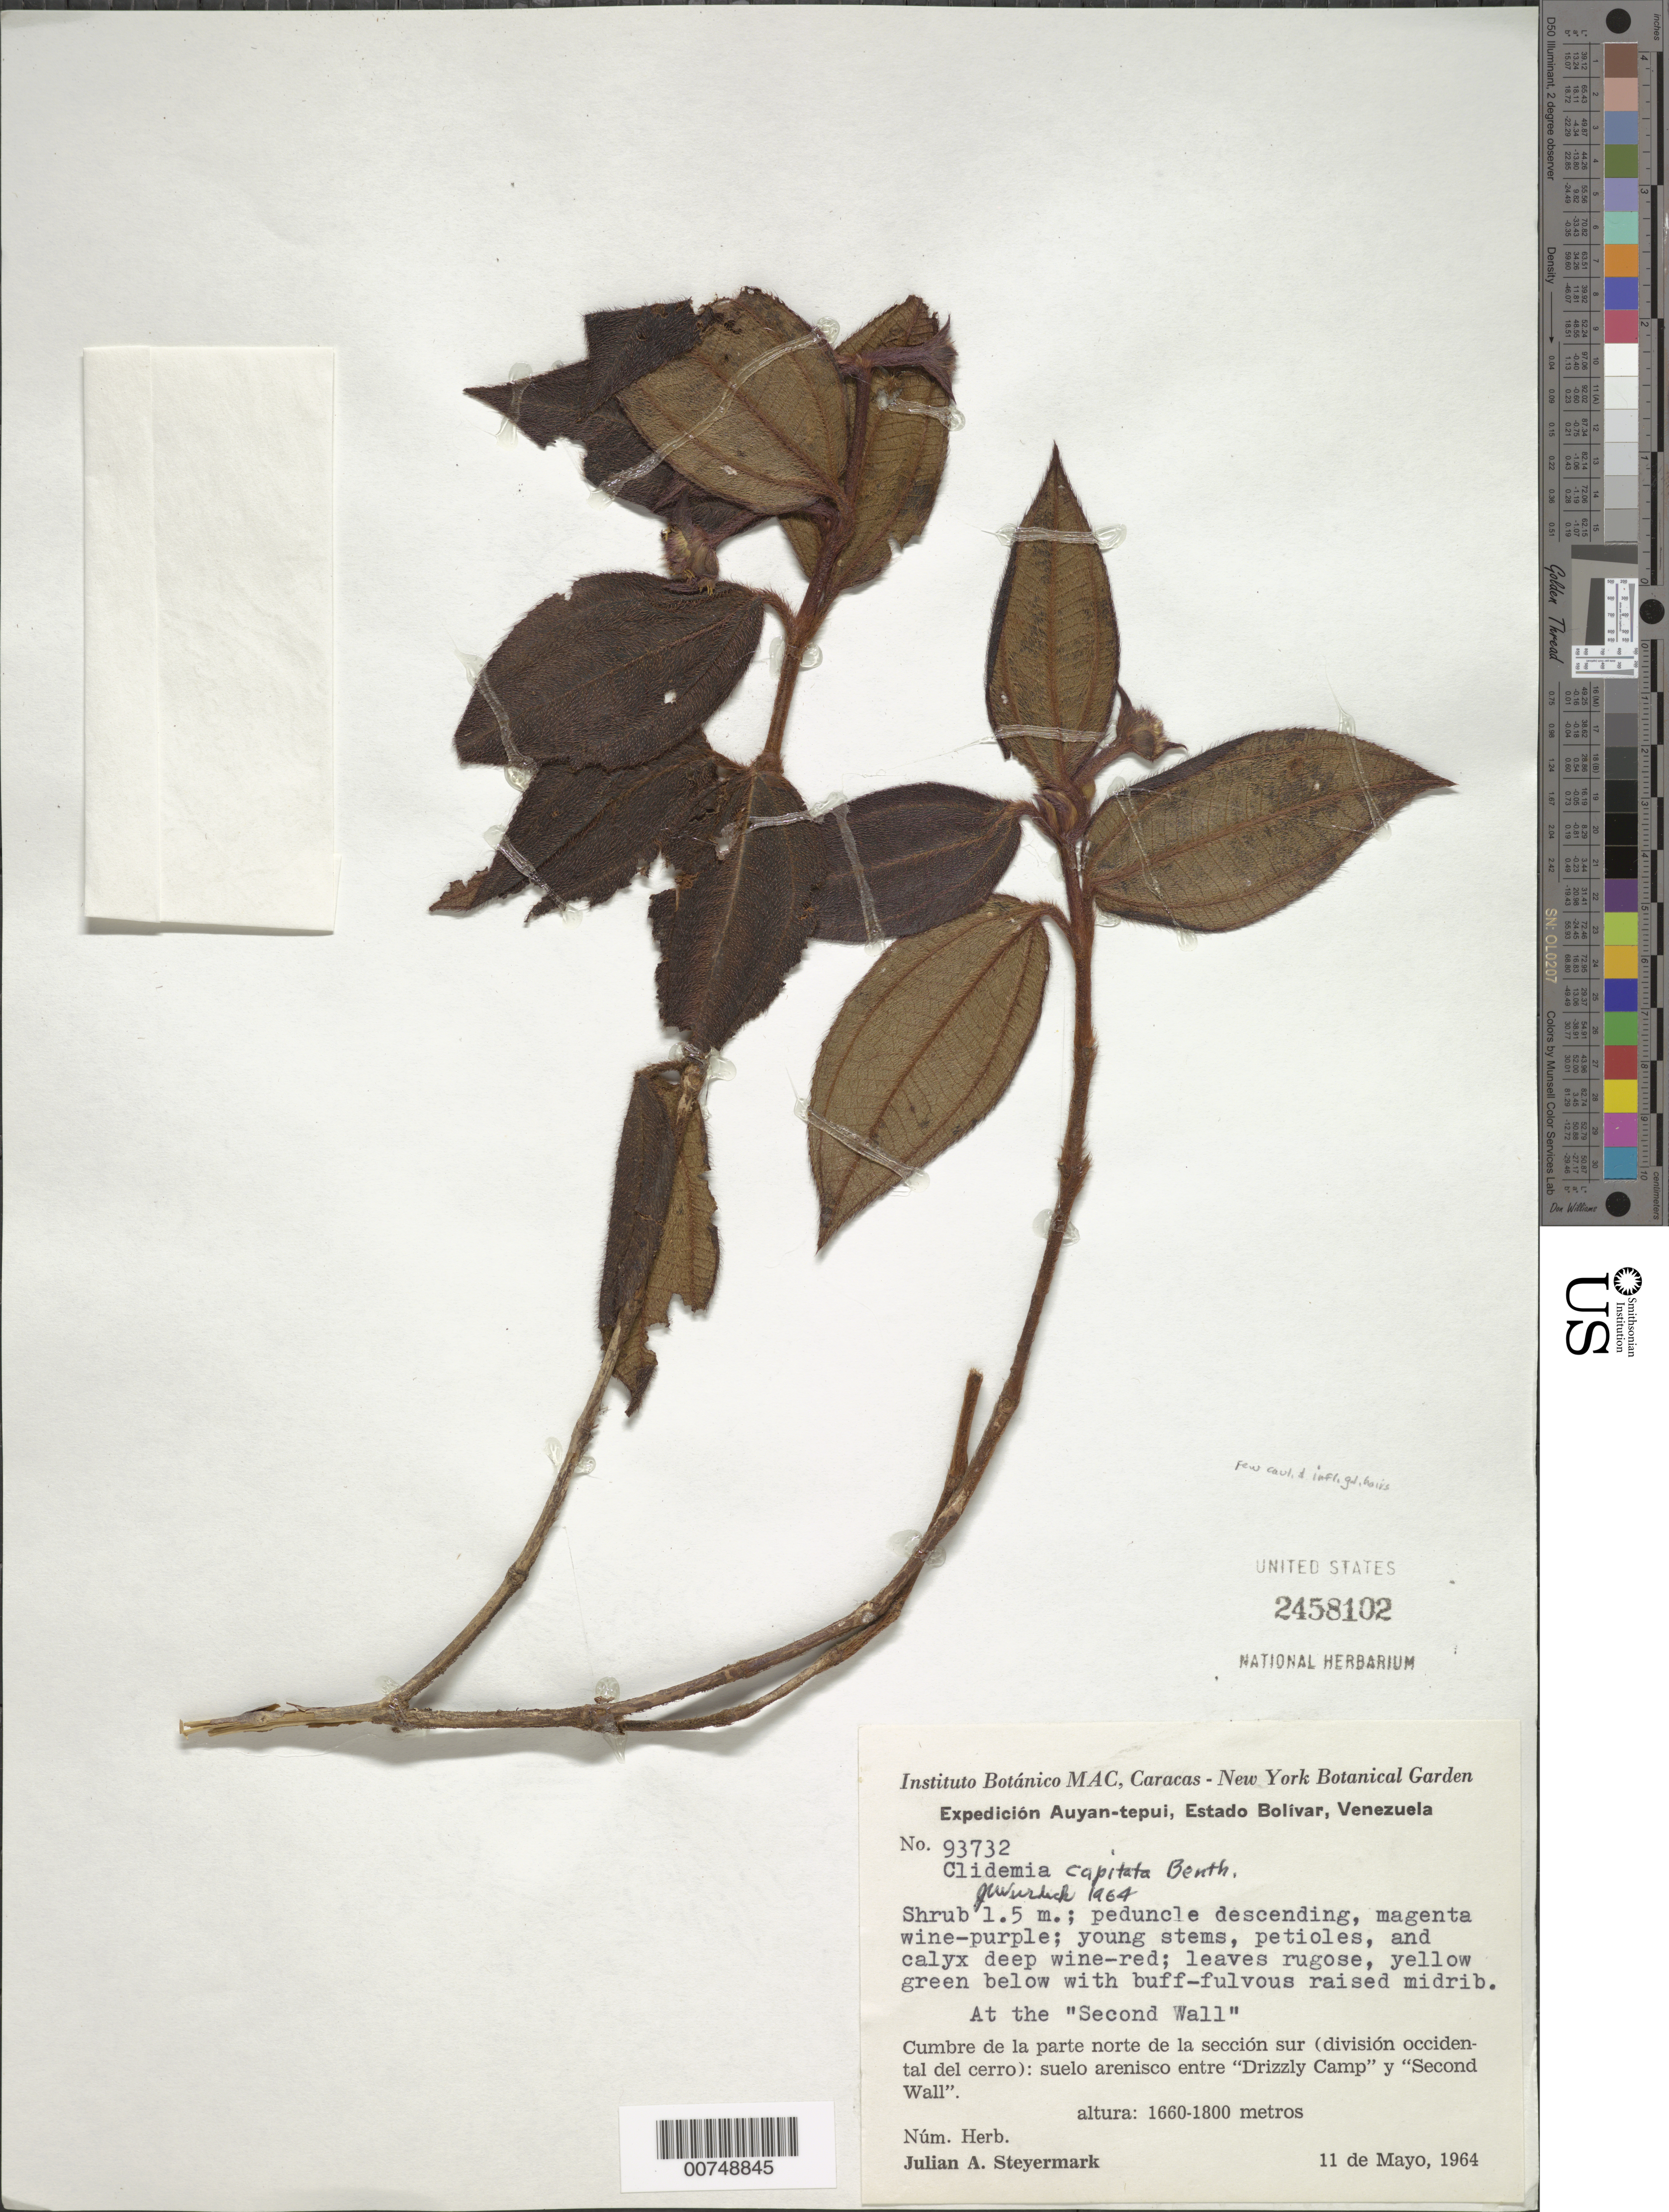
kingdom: Plantae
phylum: Tracheophyta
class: Magnoliopsida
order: Myrtales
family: Melastomataceae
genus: Clidemia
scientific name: Clidemia capitata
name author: Benth.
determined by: Wurdack, John J., (US), US (UNITED STATES)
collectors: J. Steyermark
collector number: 93732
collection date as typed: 11-May-64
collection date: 1964-05-11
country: Venezuela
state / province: Bolívar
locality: Auyan-tepuí, cumbre de la parte norte de la sección sur (div. occidental del cerro); entre Drizzly Camp y Second Wall; at the Second Wall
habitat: Suelo arenisco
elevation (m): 1660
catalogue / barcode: US 2458102